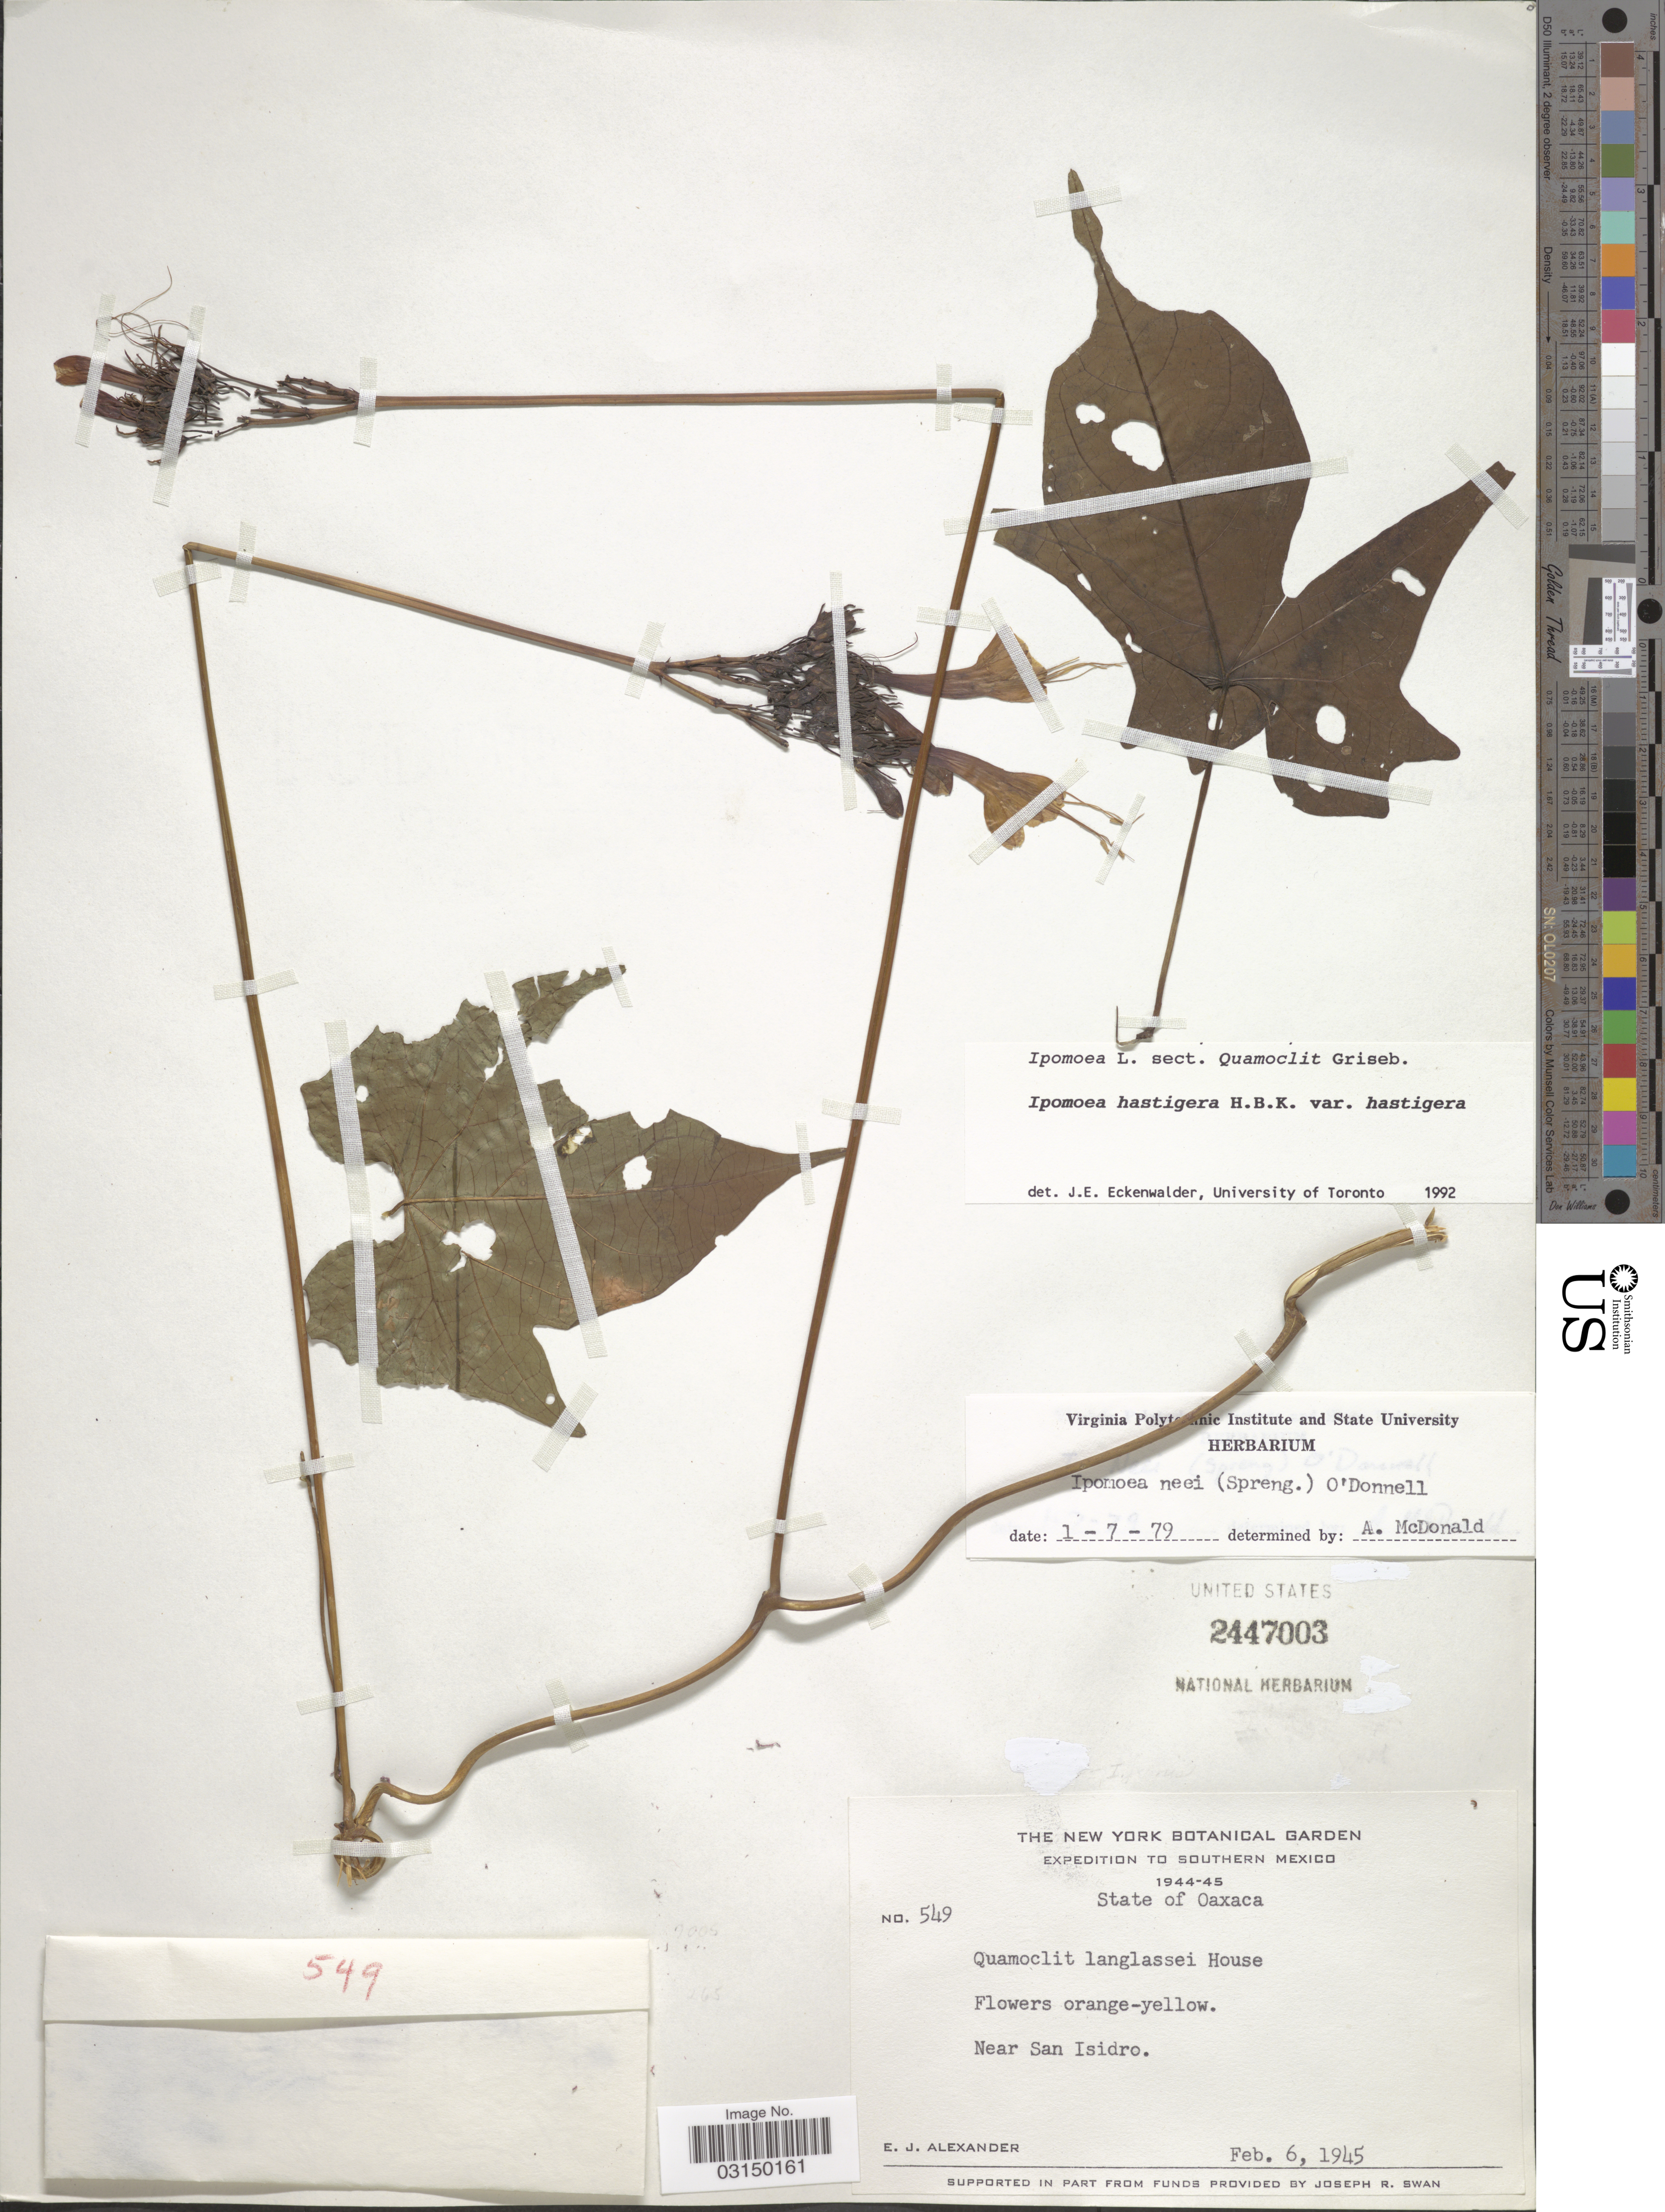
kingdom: Plantae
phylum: Tracheophyta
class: Magnoliopsida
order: Solanales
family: Convolvulaceae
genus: Ipomoea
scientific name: Ipomoea hastigera var. hastigera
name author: Kunth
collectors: E. J. Alexander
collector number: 549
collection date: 1945-02-06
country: Mexico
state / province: Oaxaca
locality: Southern Mexico. Near San Isidro.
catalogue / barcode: US 2447003